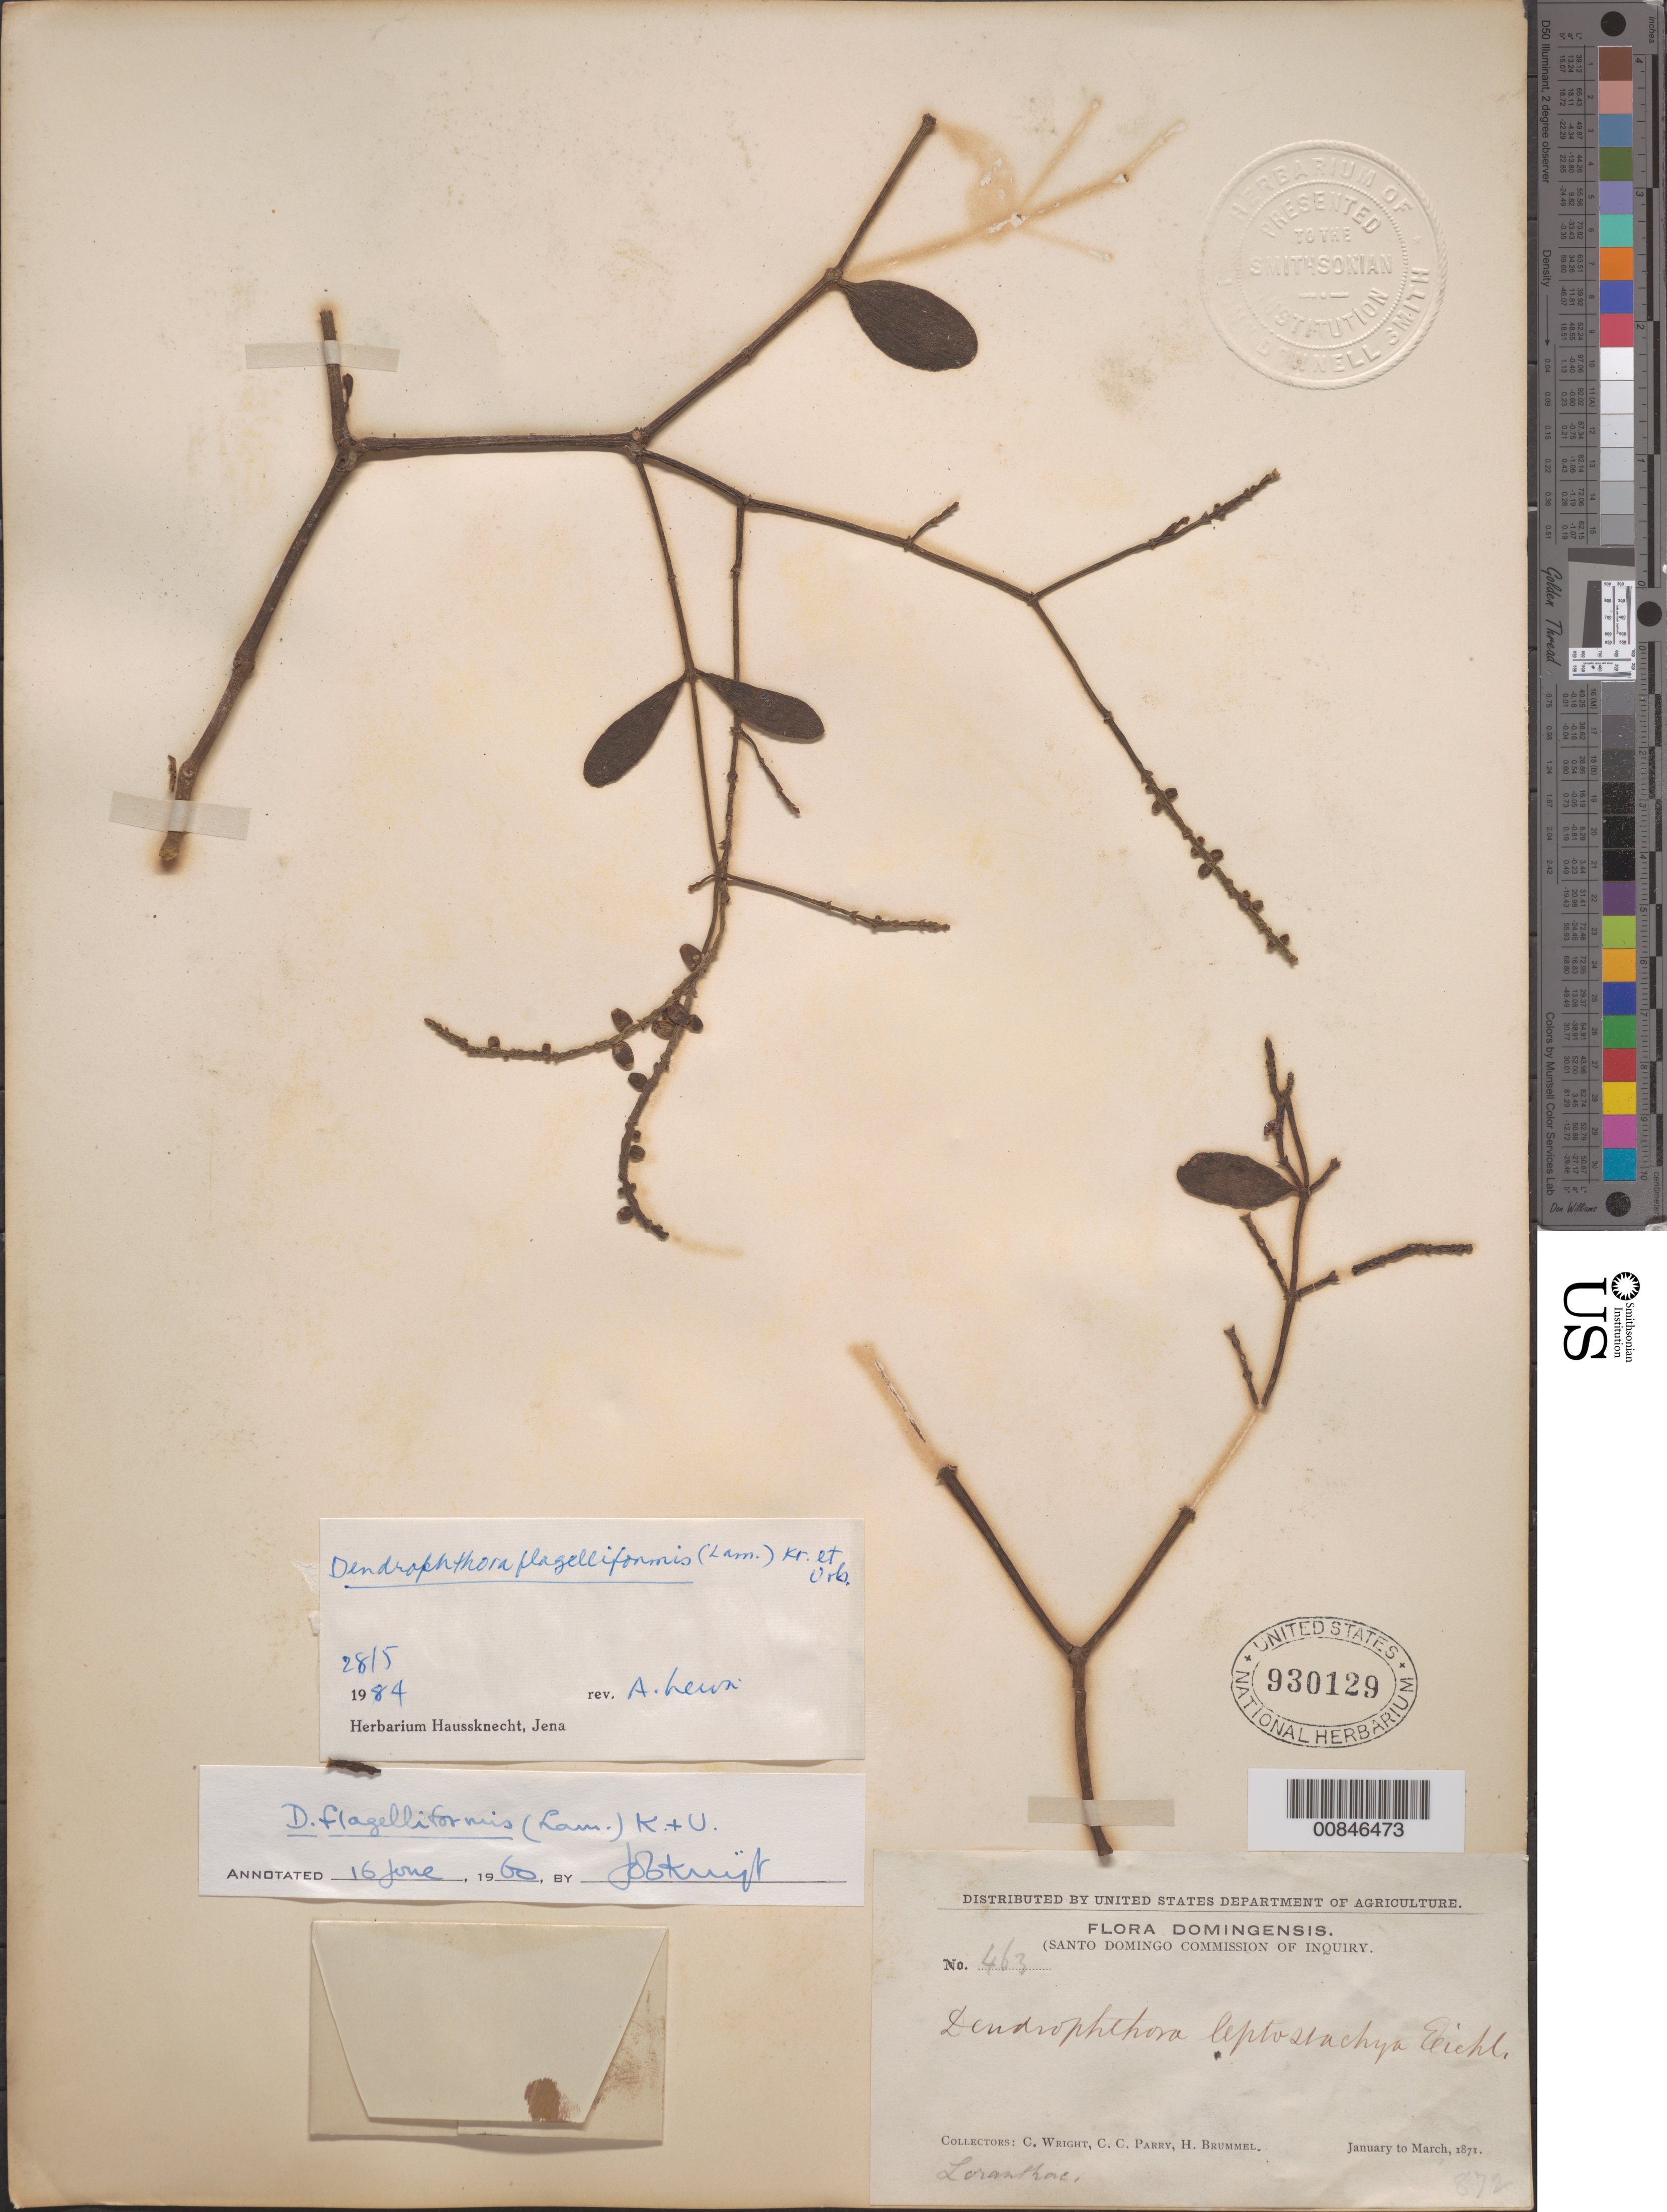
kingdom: Plantae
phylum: Tracheophyta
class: Magnoliopsida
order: Santalales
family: Viscaceae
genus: Dendrophthora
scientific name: Dendrophthora flagelliformis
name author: (Lam.) Krug & Urb.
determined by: Leiva, A.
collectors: C. Wright, C. C. Parry & H. Brummel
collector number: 463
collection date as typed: Jan 1871 to -- Mar 1871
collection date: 1871-01/1871-03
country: Dominican Republic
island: Hispaniola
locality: Dominican Republic.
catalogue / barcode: US 930129